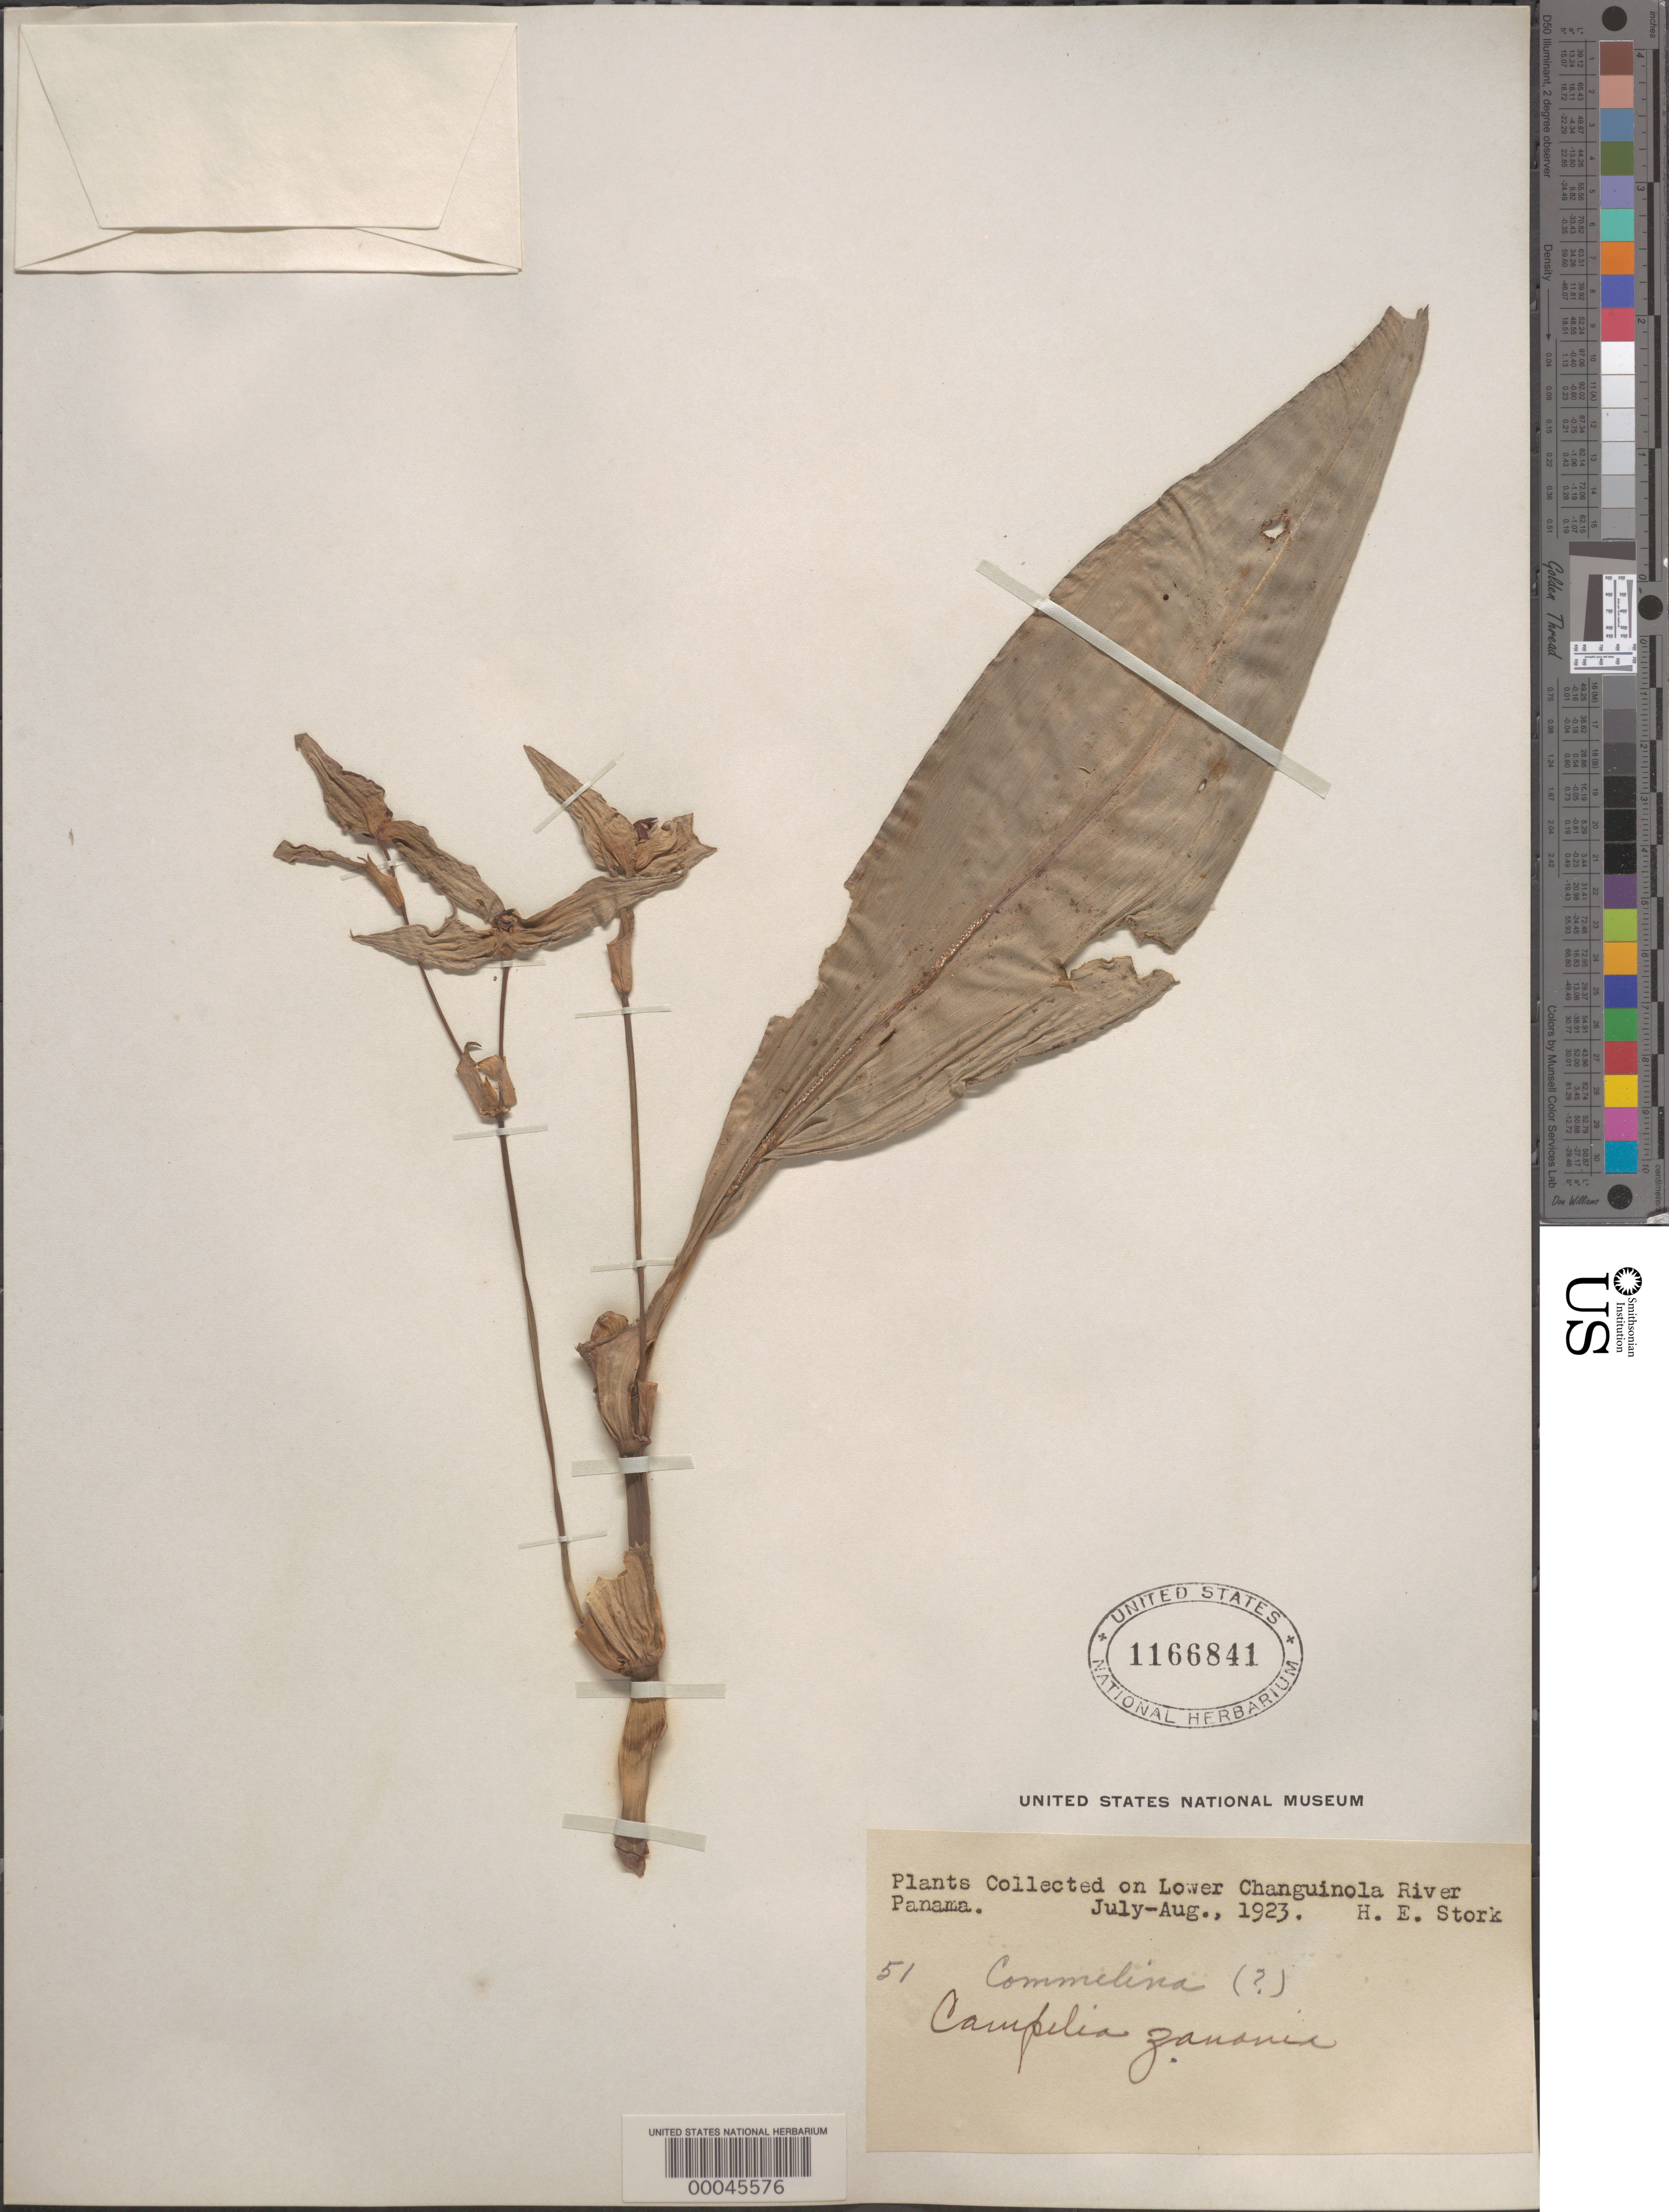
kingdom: Plantae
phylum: Tracheophyta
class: Liliopsida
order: Commelinales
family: Commelinaceae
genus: Tradescantia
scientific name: Tradescantia zanonia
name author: (L.) Sw.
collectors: H. E. Stork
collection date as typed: Jul 1923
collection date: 1923-07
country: Panama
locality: Lower Changuinola River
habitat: Riverbank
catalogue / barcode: US 1166841